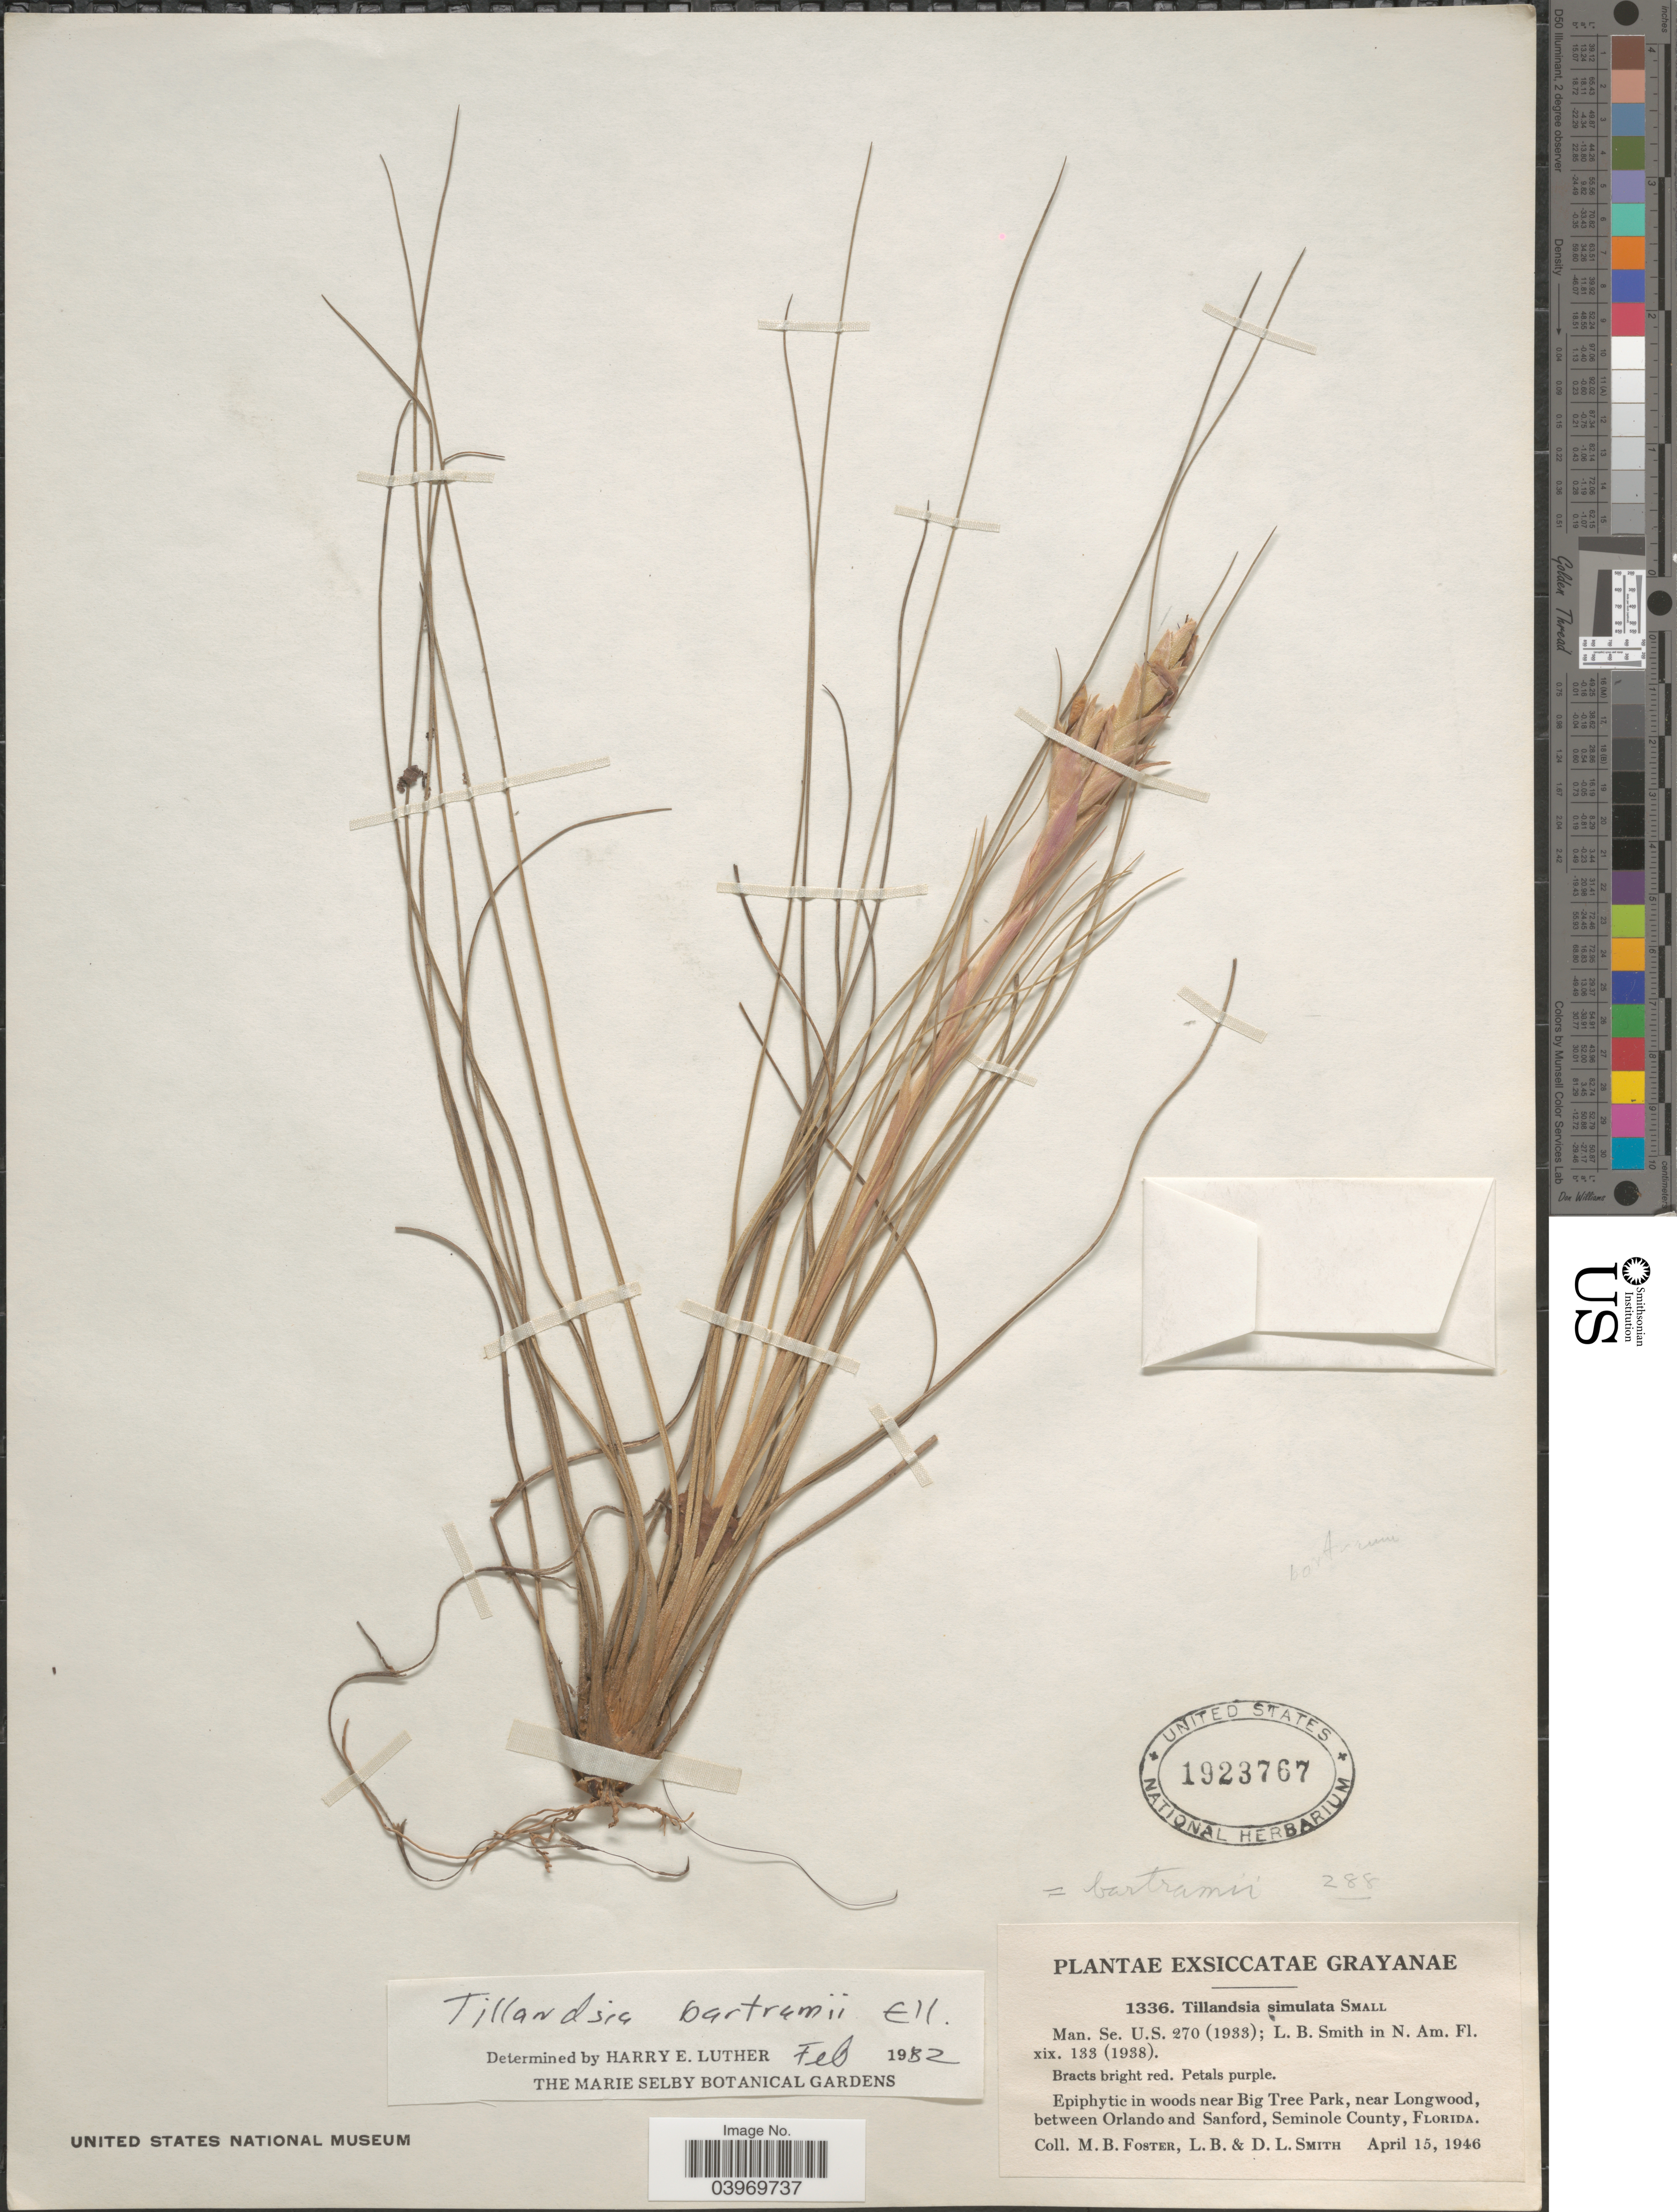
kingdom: Plantae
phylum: Tracheophyta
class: Liliopsida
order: Poales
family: Bromeliaceae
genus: Tillandsia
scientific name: Tillandsia bartramii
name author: Elliott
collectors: M. B. Foster, L. Smith & D. L. Smith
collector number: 1336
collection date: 1946-04-15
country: United States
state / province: Florida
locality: Near Big Tree Park, near Longwood, between Orlando and Sanford, Seminole County.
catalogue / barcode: US 1923767